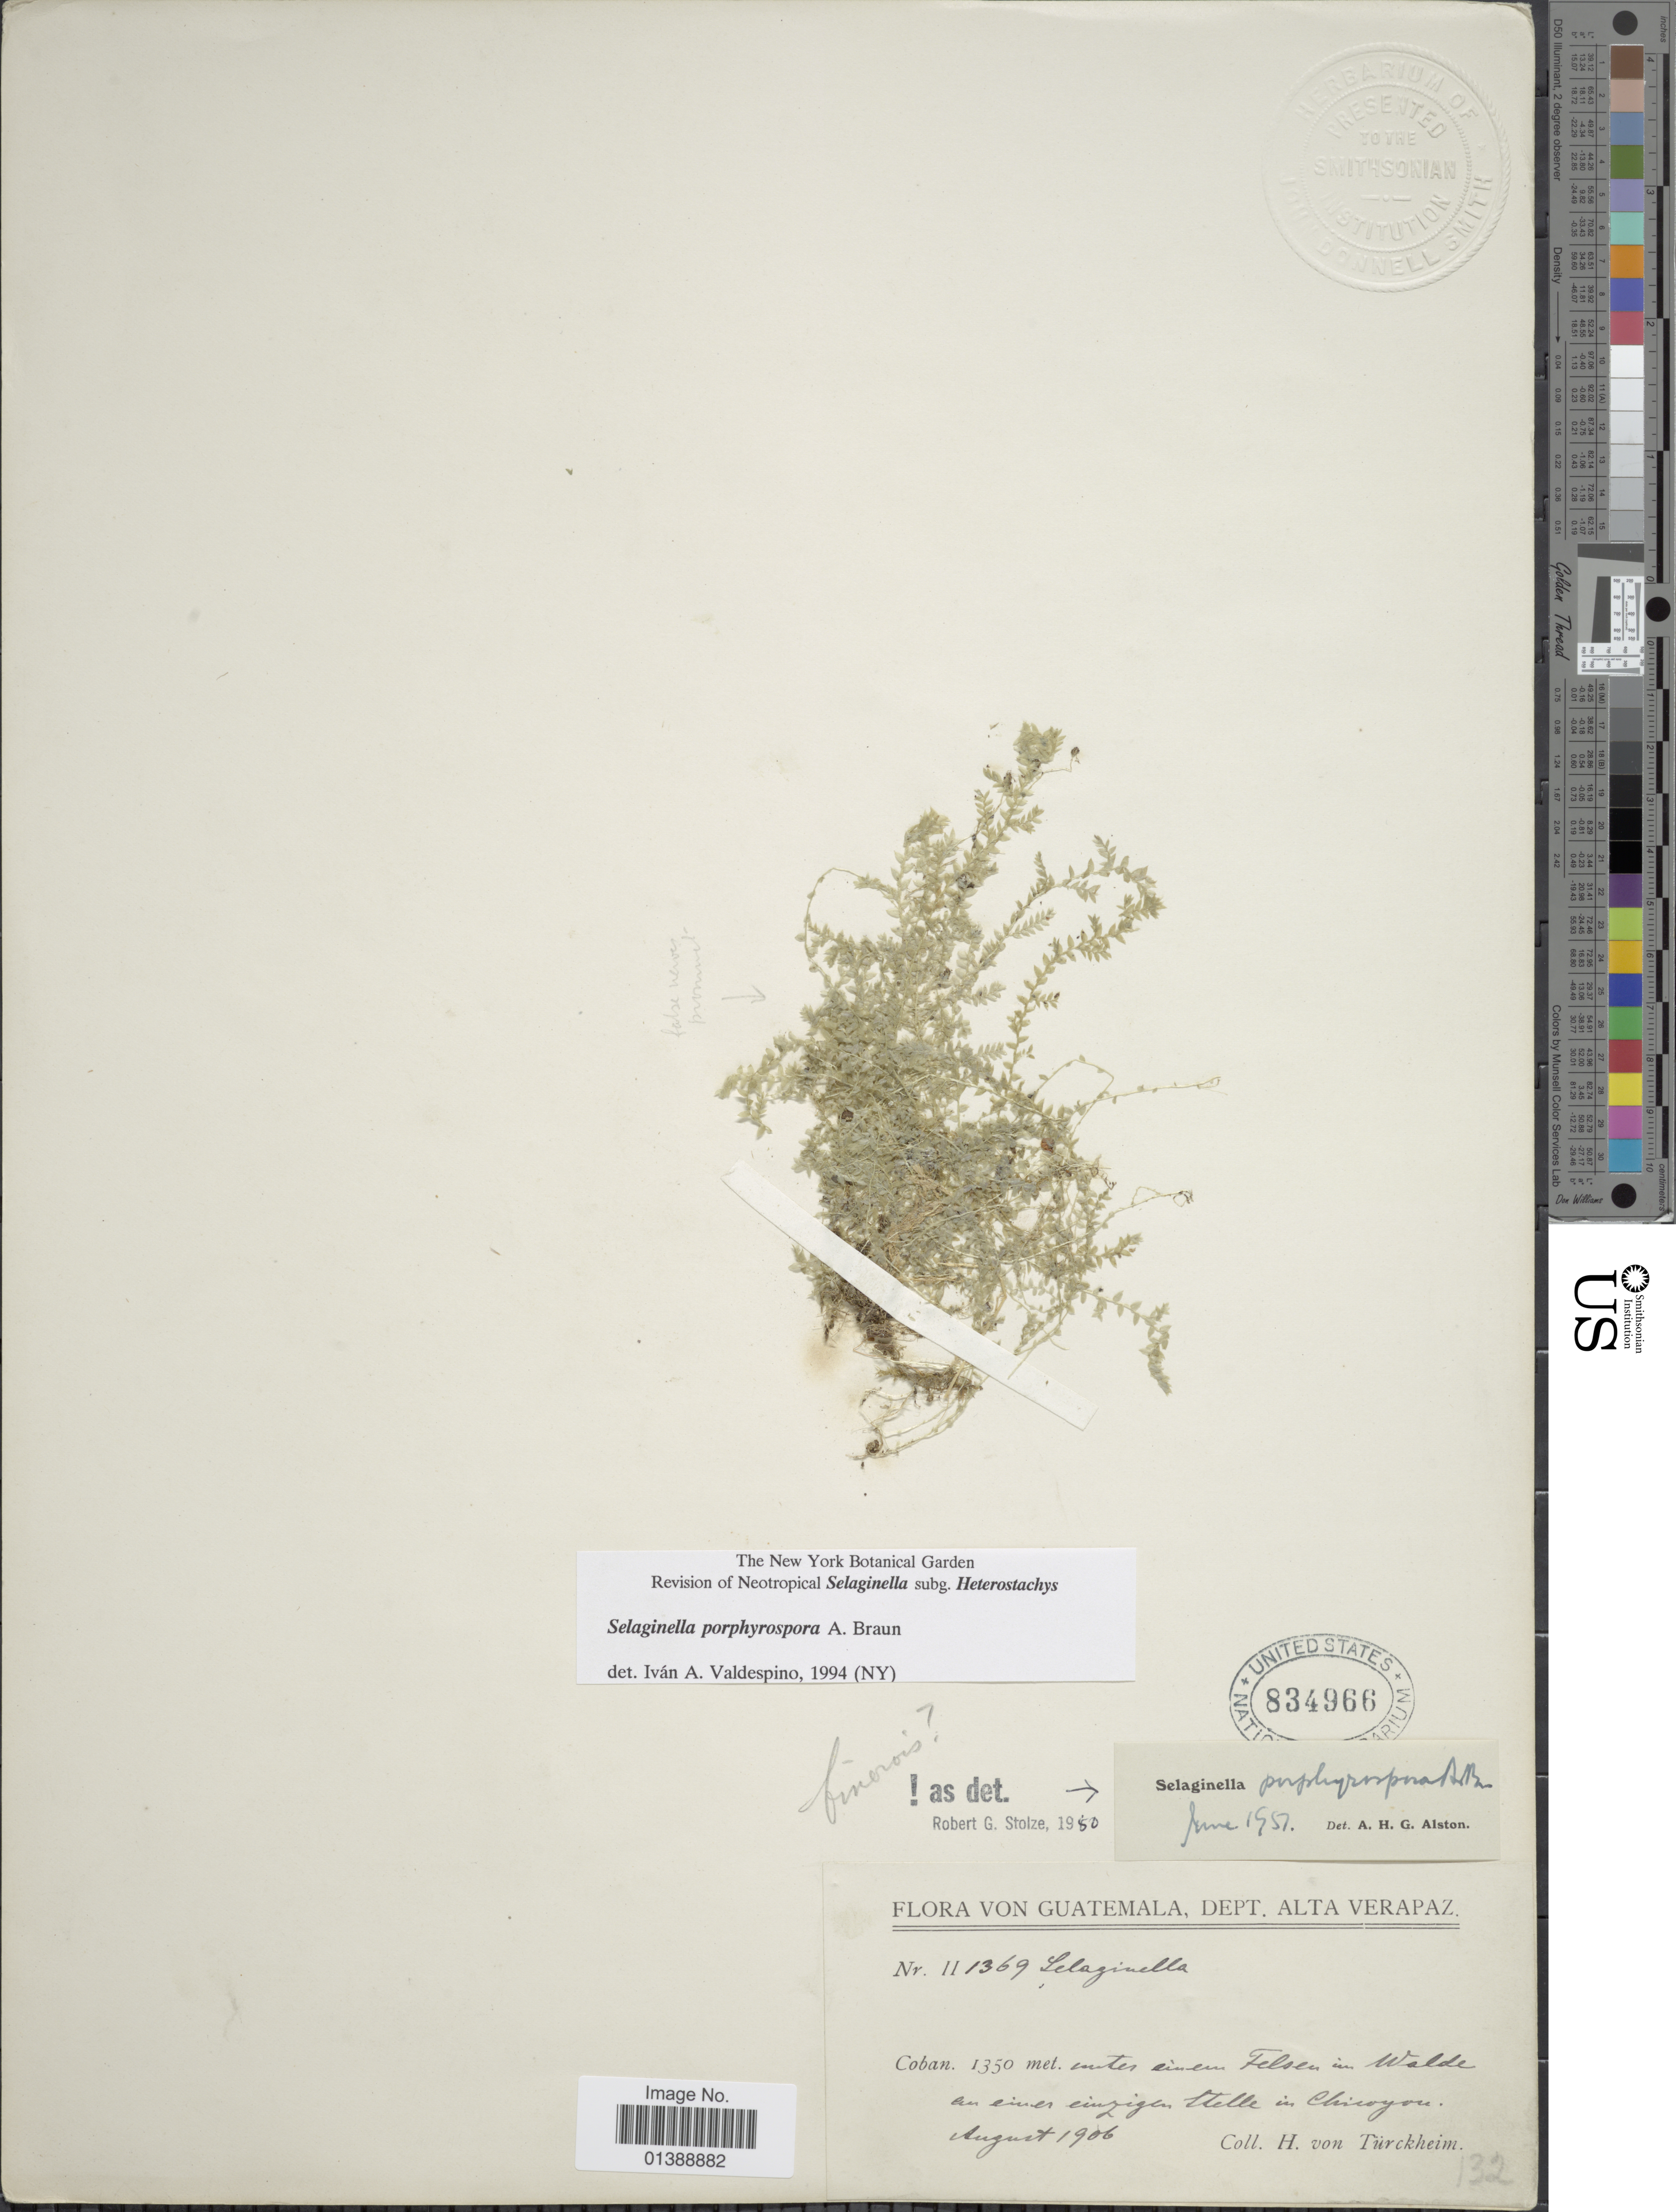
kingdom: Plantae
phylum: Tracheophyta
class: Lycopodiopsida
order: Selaginellales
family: Selaginellaceae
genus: Selaginella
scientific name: Selaginella porphyrospora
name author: A. Braun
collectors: H. von Türckheim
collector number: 1369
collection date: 1906-08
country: Guatemala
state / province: Alta Verapaz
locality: Coban, unter einem Felsen im Walde an einer einzigen Stelle in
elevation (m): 1350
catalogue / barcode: US 834966